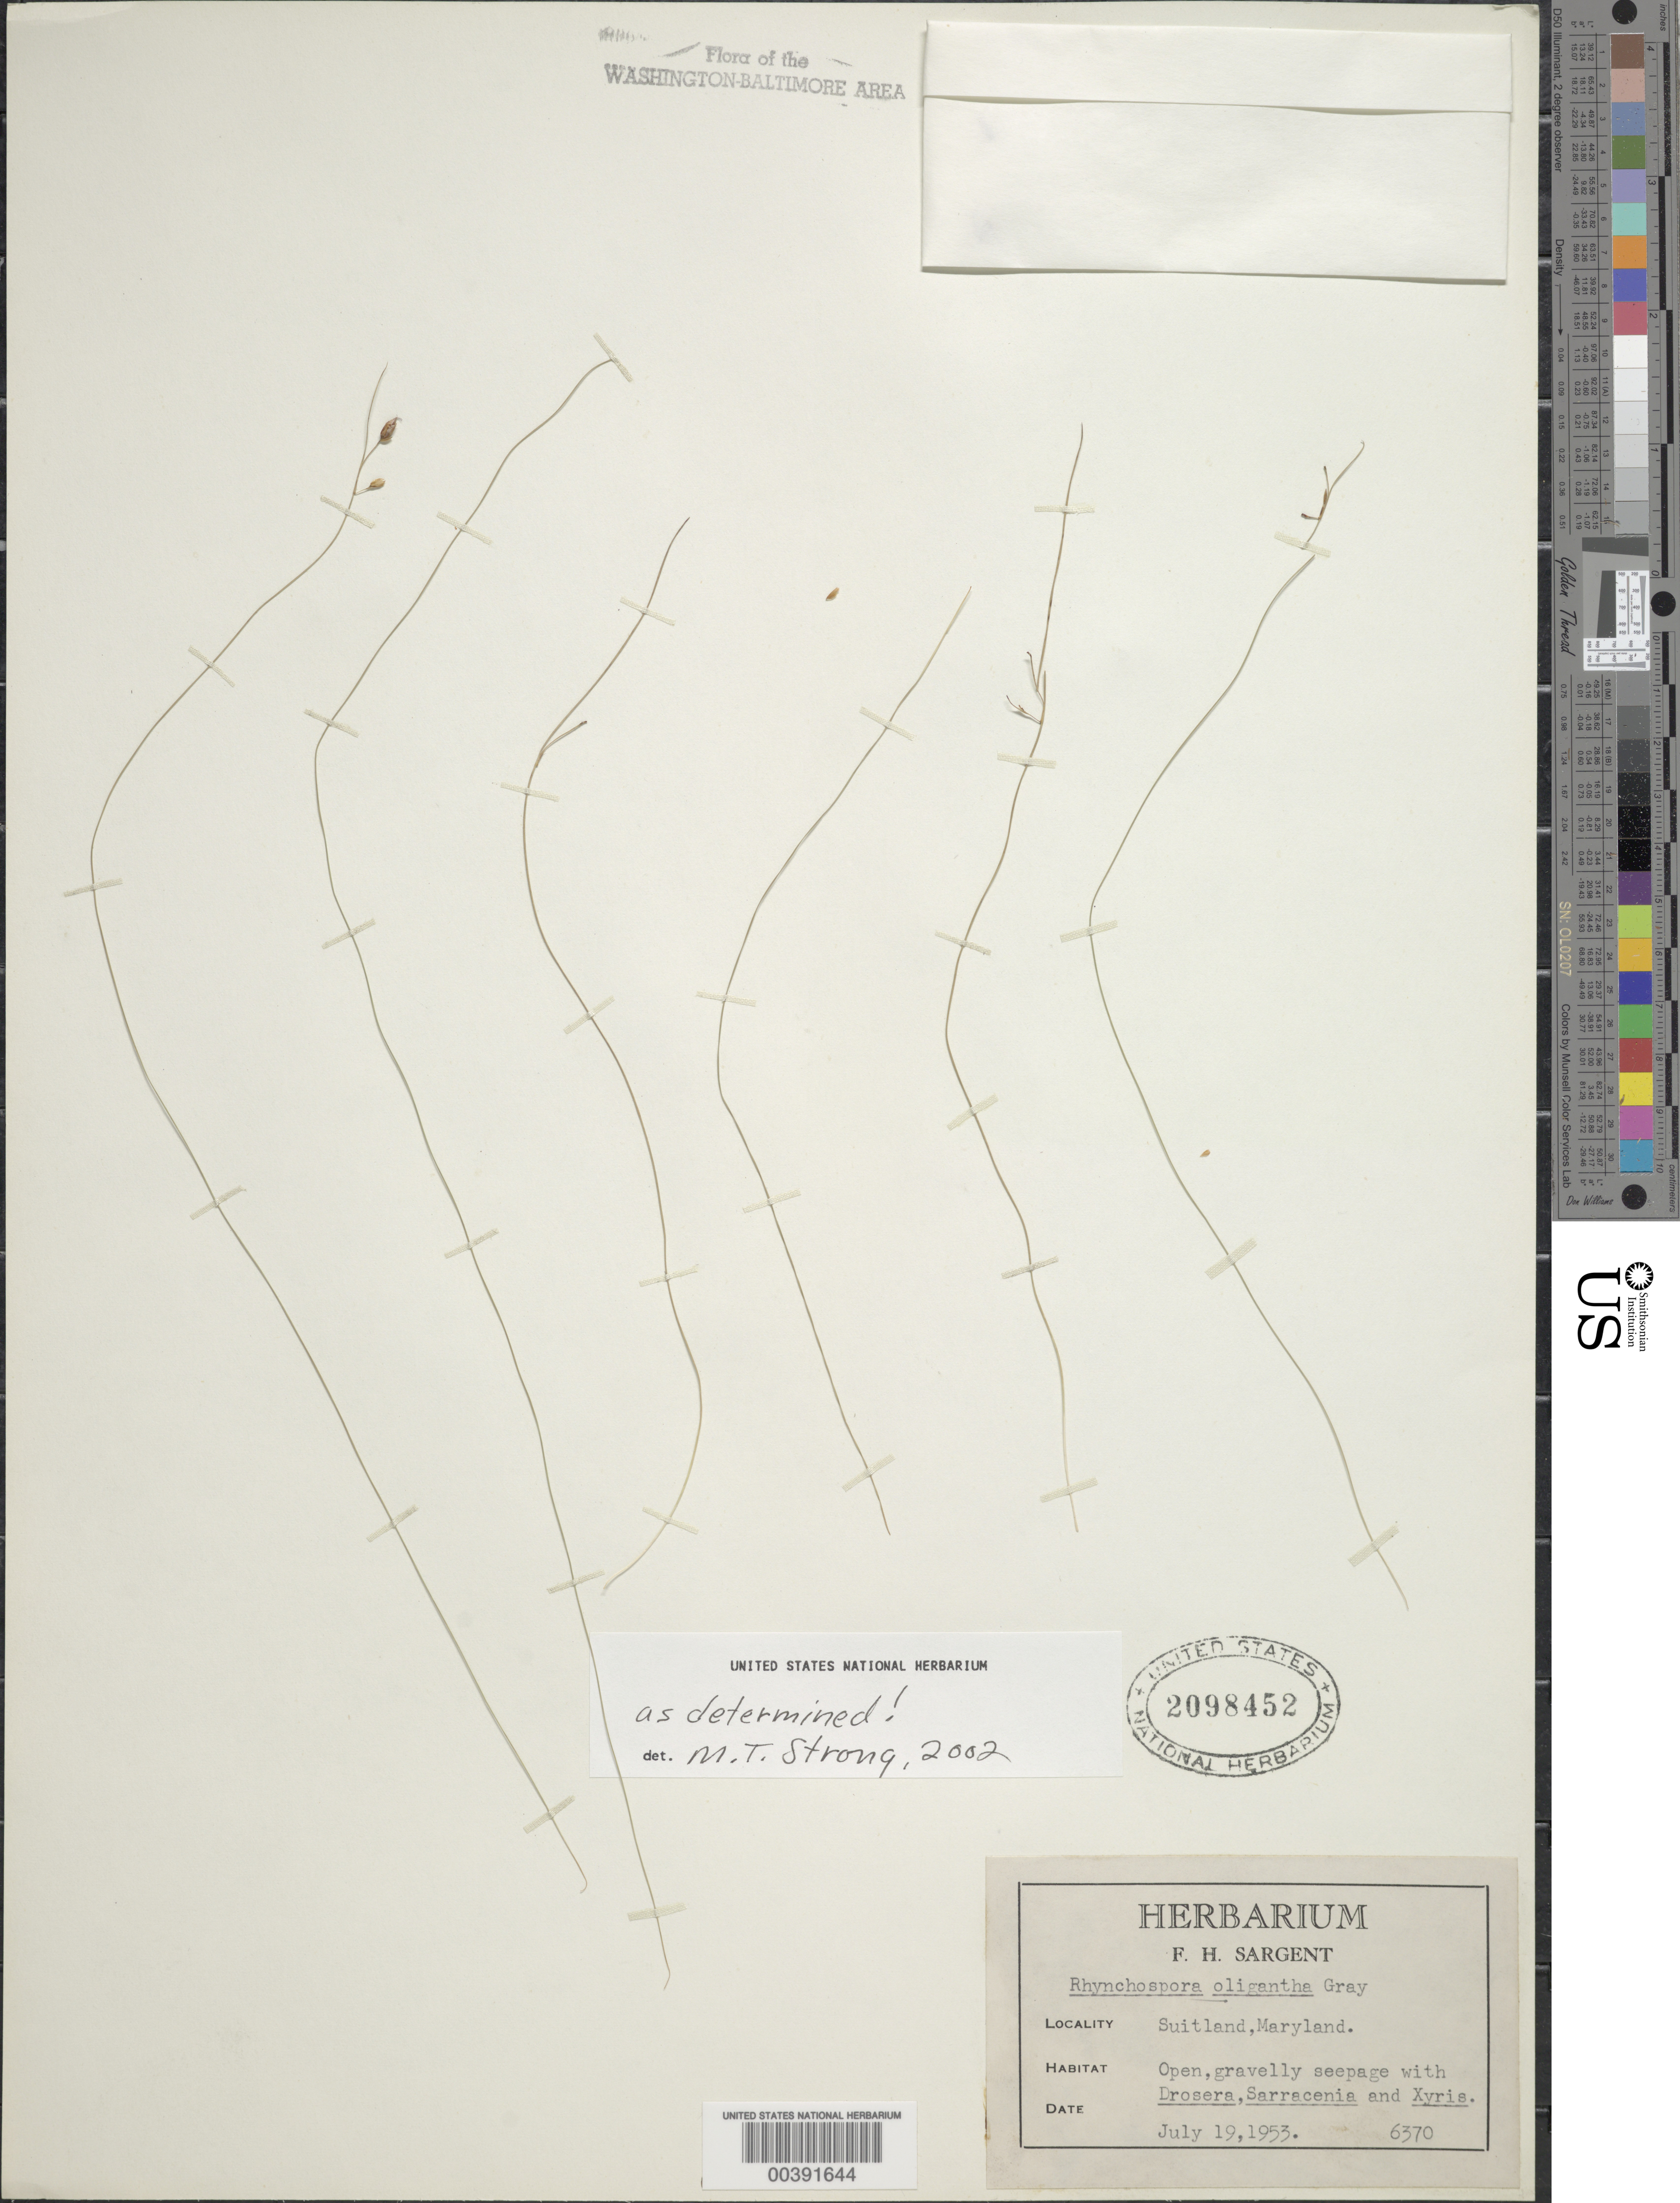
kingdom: Plantae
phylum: Tracheophyta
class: Liliopsida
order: Poales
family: Cyperaceae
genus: Rhynchospora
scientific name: Rhynchospora oligantha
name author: A. Gray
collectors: F. H. Sargent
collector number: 6370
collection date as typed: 19 Jul 1953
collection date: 1953-07-19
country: United States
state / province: Maryland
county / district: Prince George's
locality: Suitland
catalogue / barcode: US 2098452